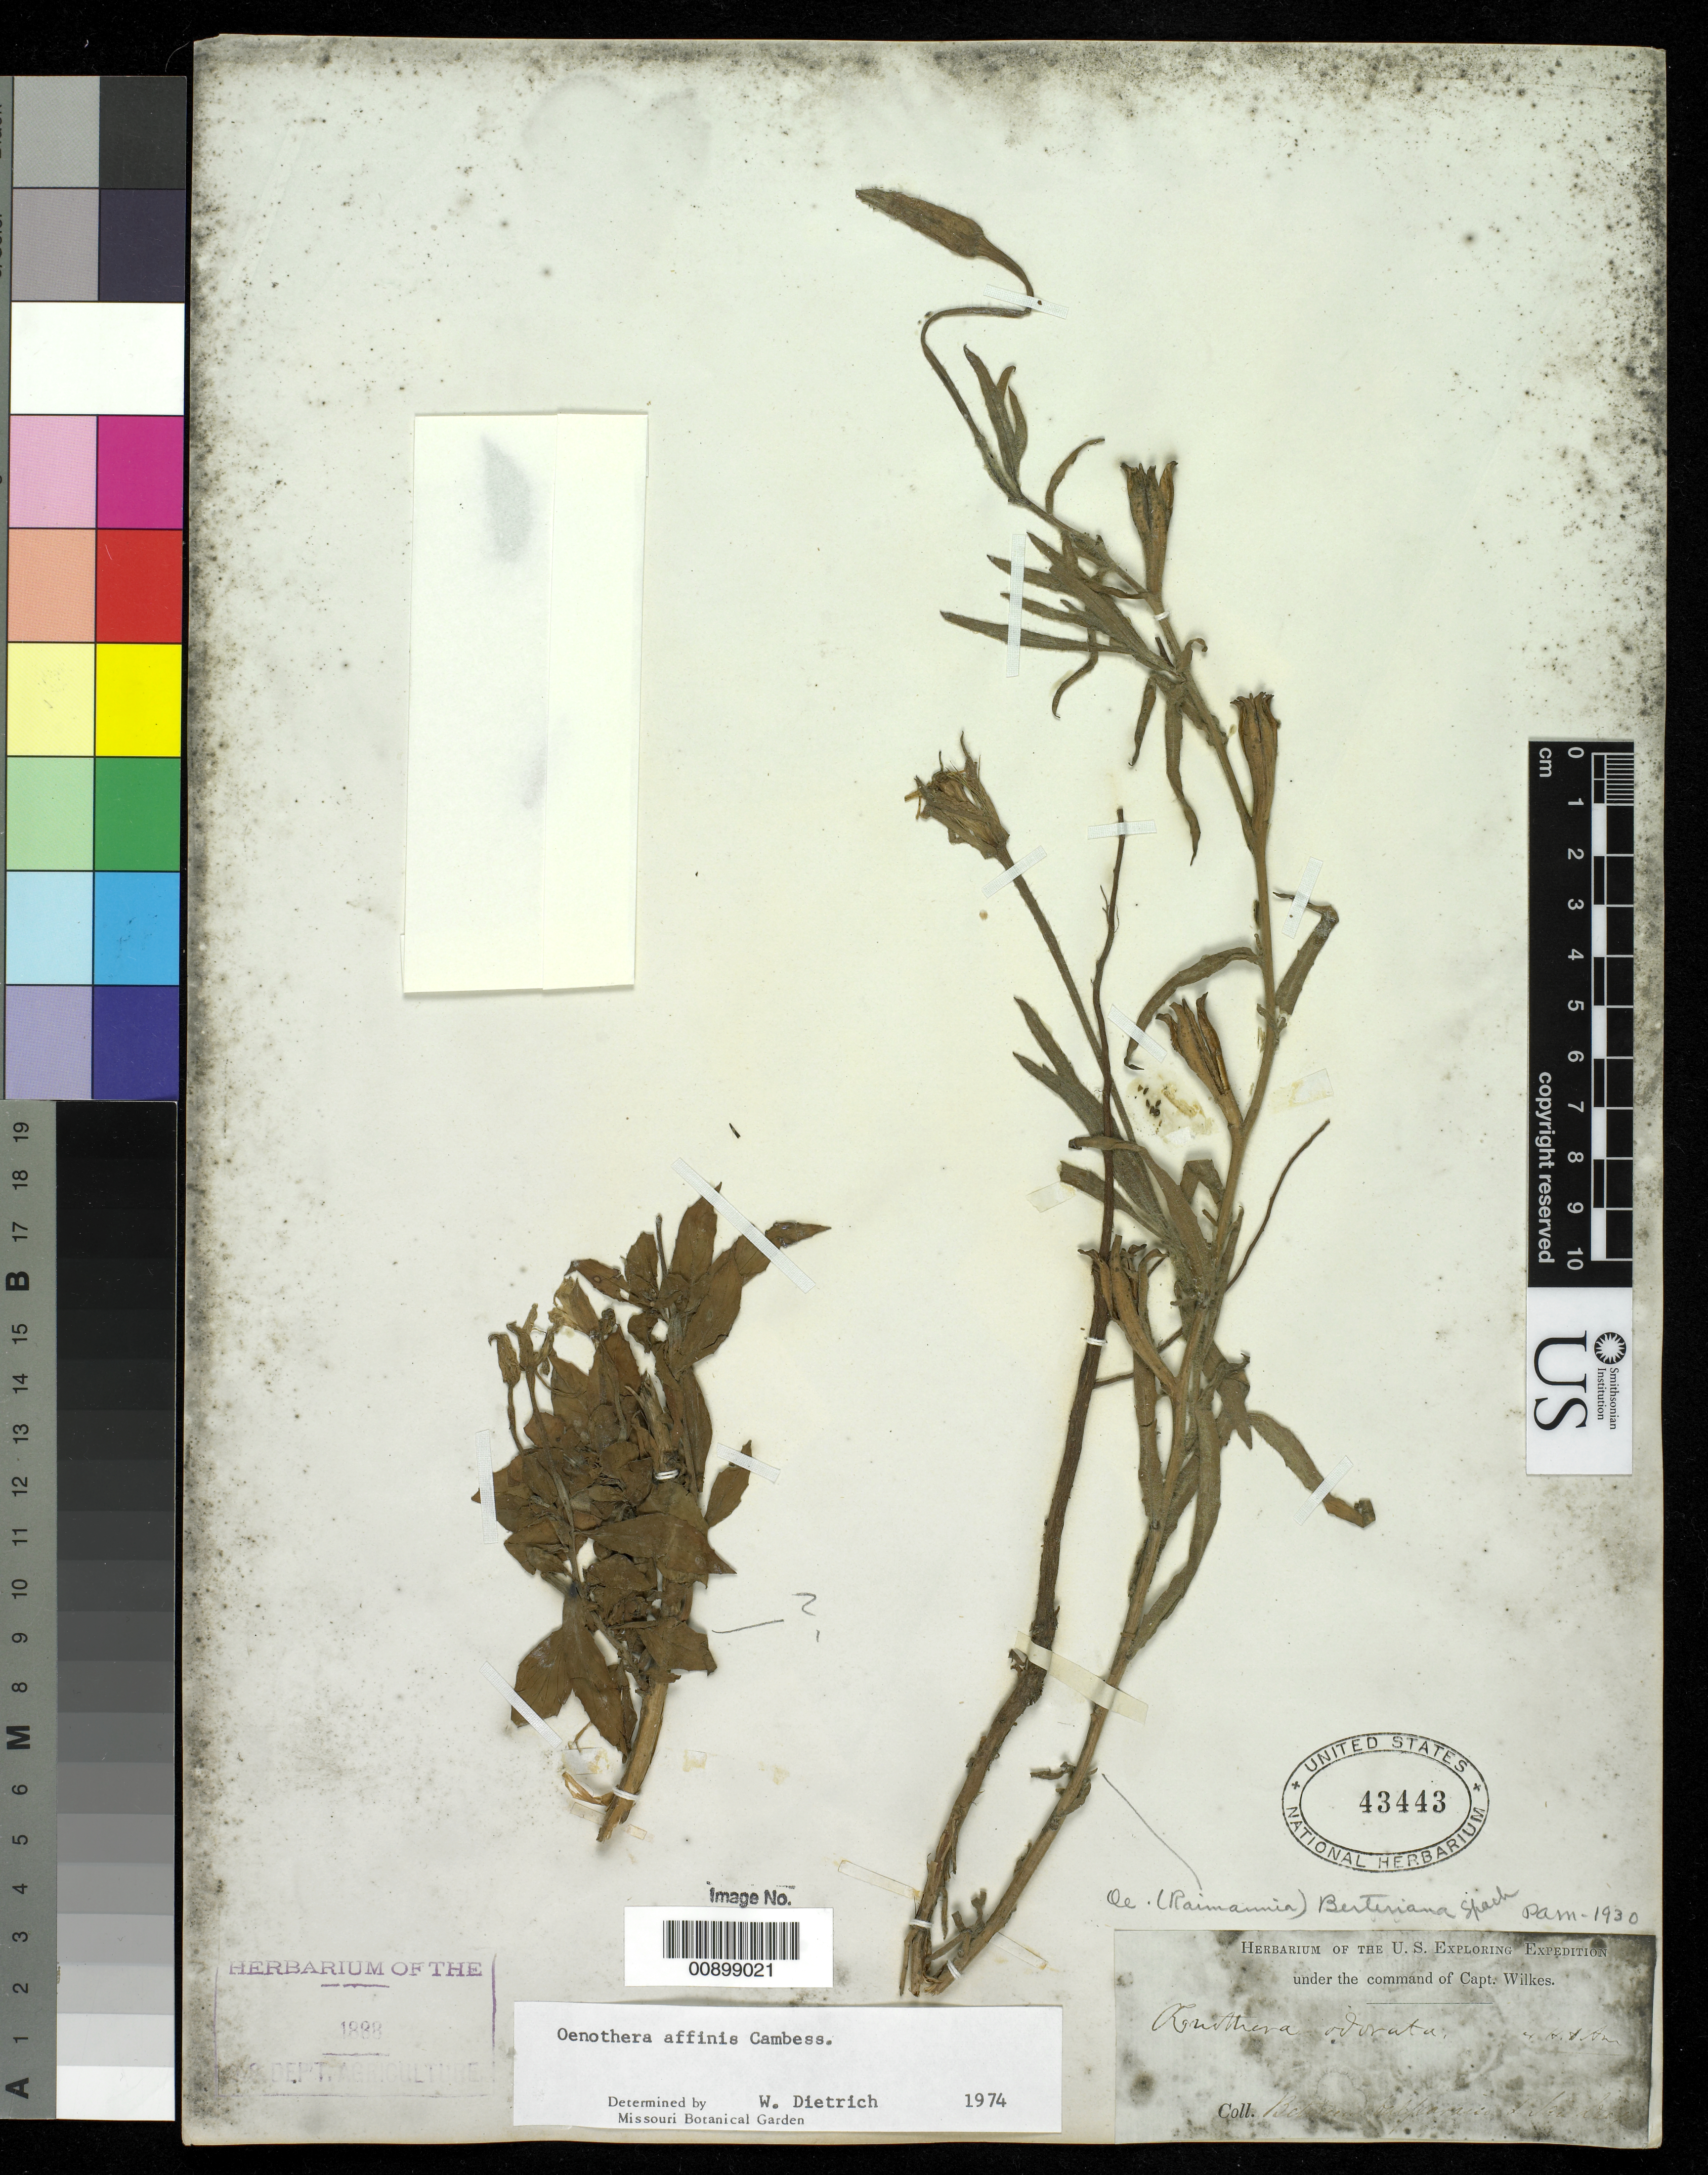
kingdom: Plantae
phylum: Tracheophyta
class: Magnoliopsida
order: Myrtales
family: Onagraceae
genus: Oenothera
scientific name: Oenothera affinis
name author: Cambess.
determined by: Dietrich, W.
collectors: Wilkes Explor. Exped.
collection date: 1838/1842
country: Chile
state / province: Valparaíso (V)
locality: between Valparaiso and San Diego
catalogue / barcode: US 43443